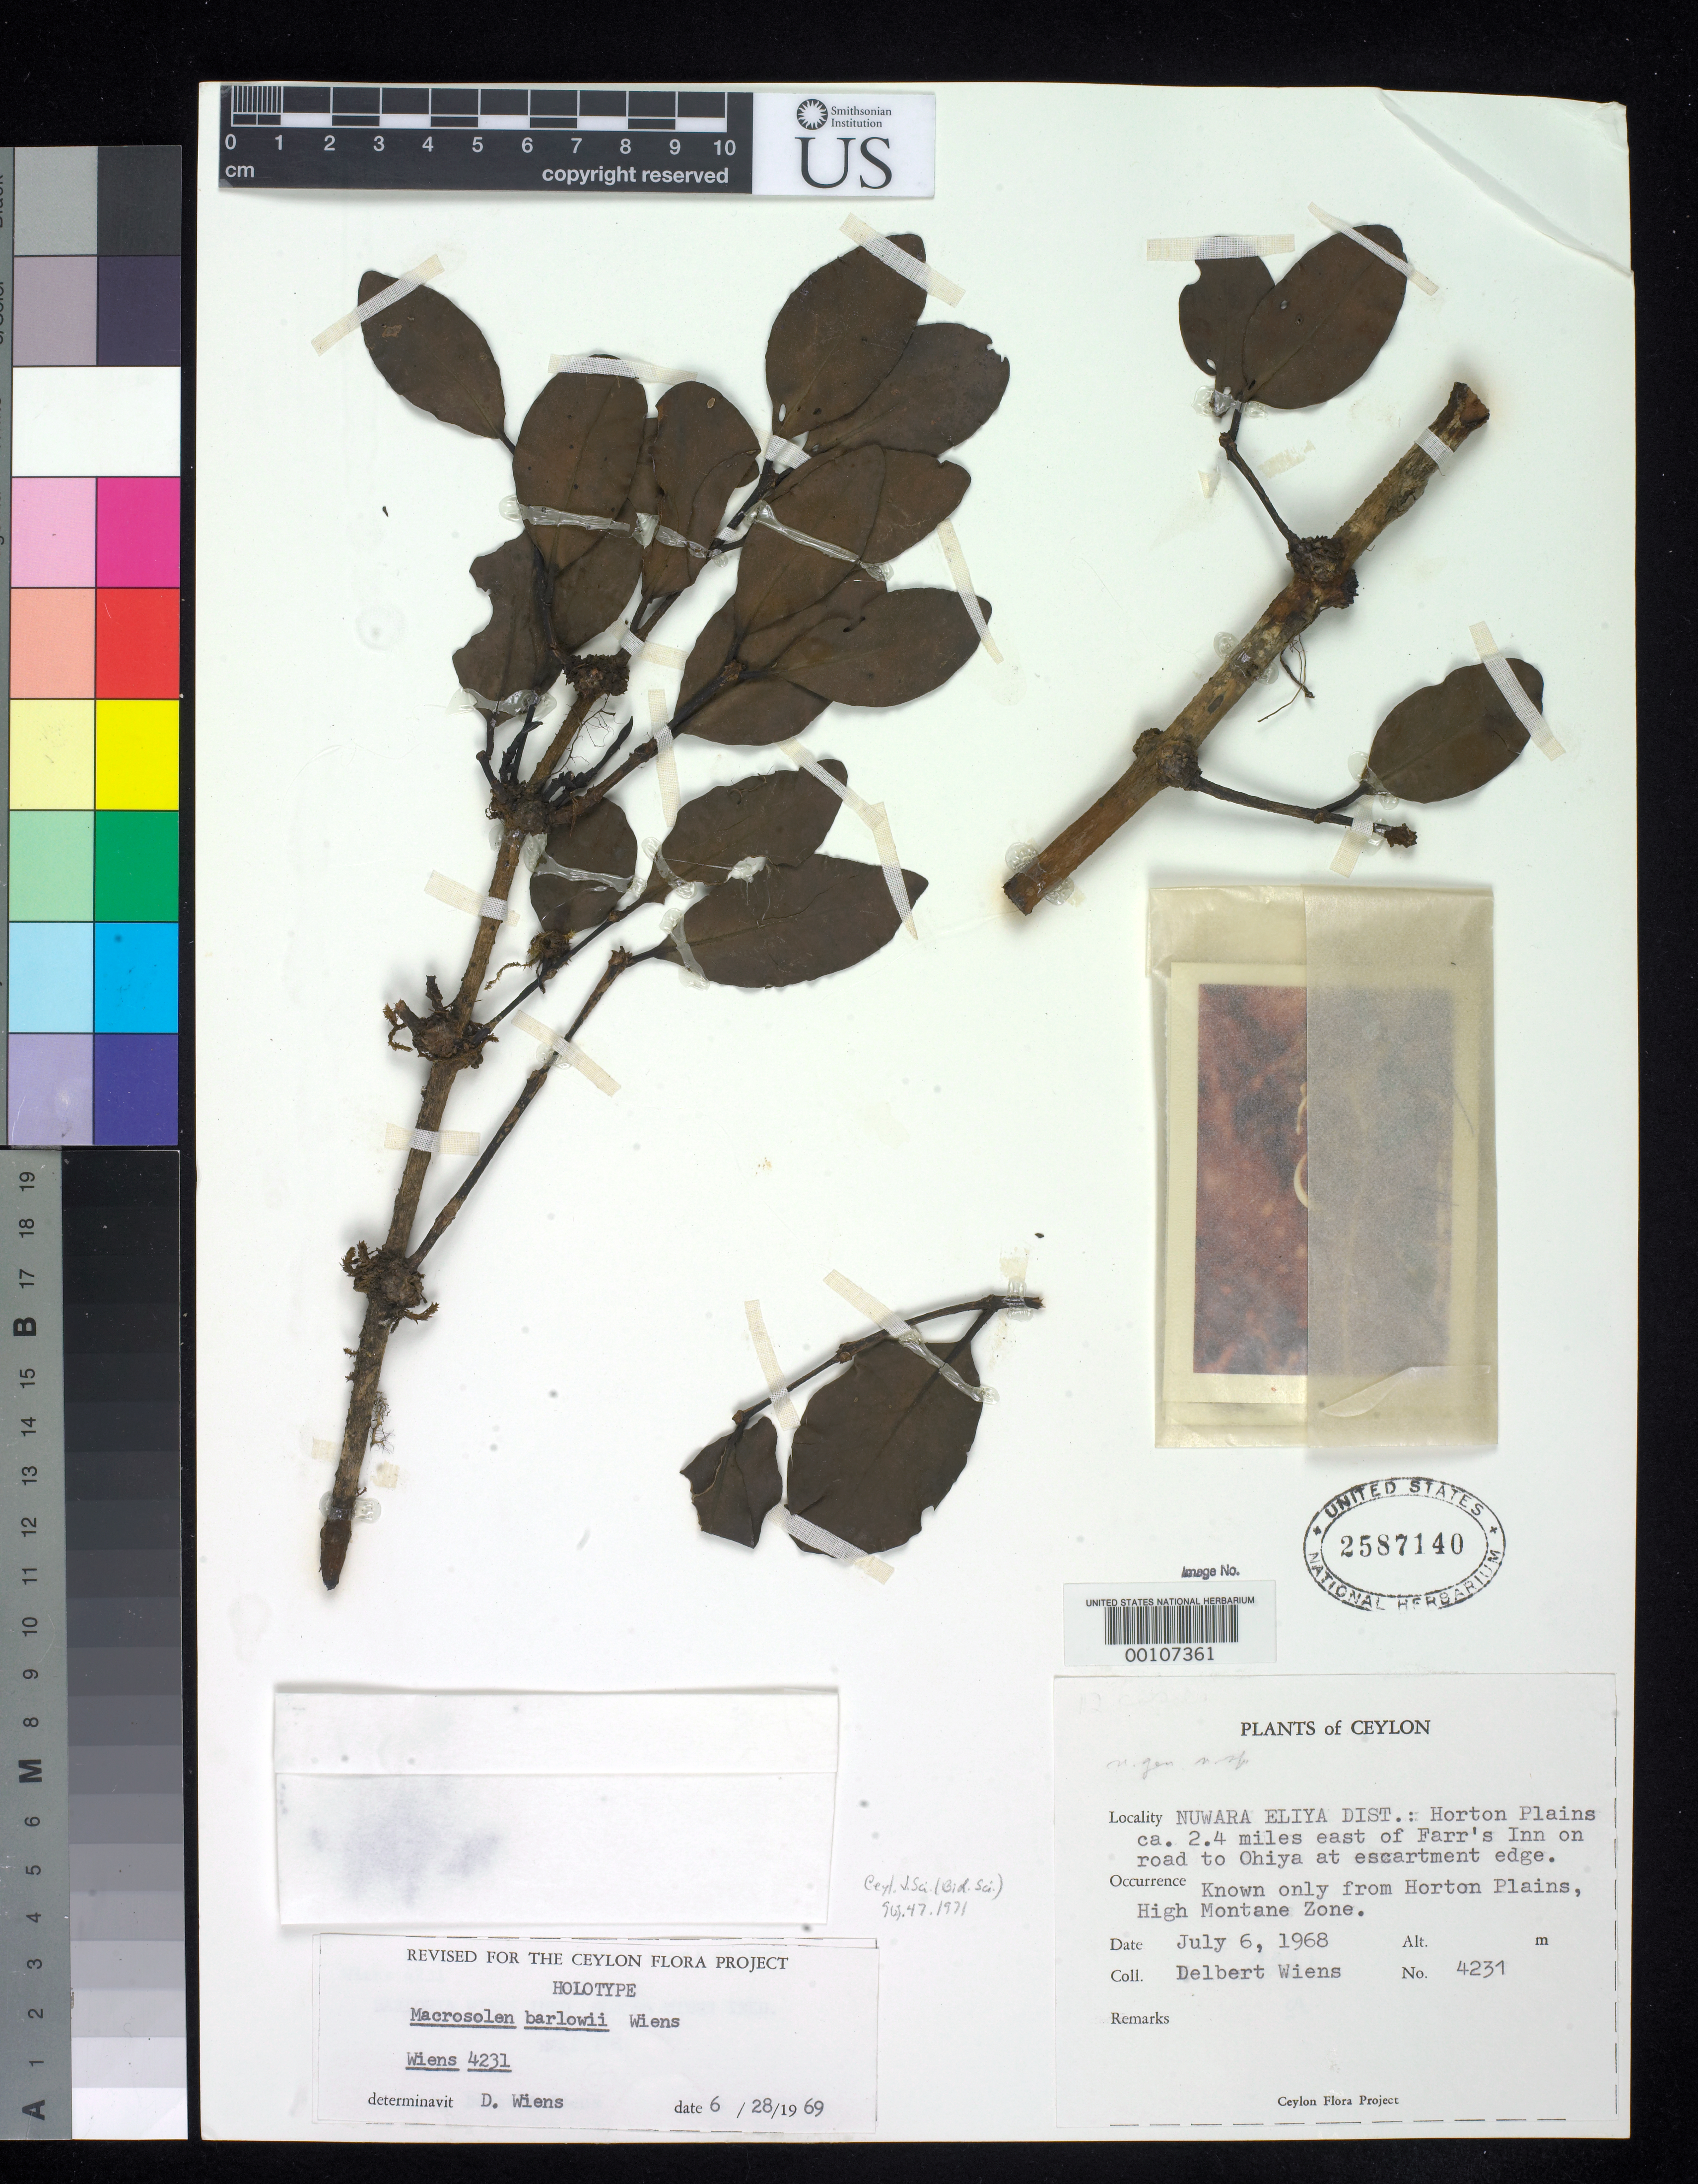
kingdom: Plantae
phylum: Tracheophyta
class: Magnoliopsida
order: Santalales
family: Loranthaceae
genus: Macrosolen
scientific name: Macrosolen barlowii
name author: Wiens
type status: Holotype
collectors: D. Wiens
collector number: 4231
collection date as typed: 06 Jul 1968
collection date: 1968-07-06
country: Sri Lanka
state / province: Central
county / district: Nuwara Eliya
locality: Horton Plains.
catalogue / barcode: US 2587140